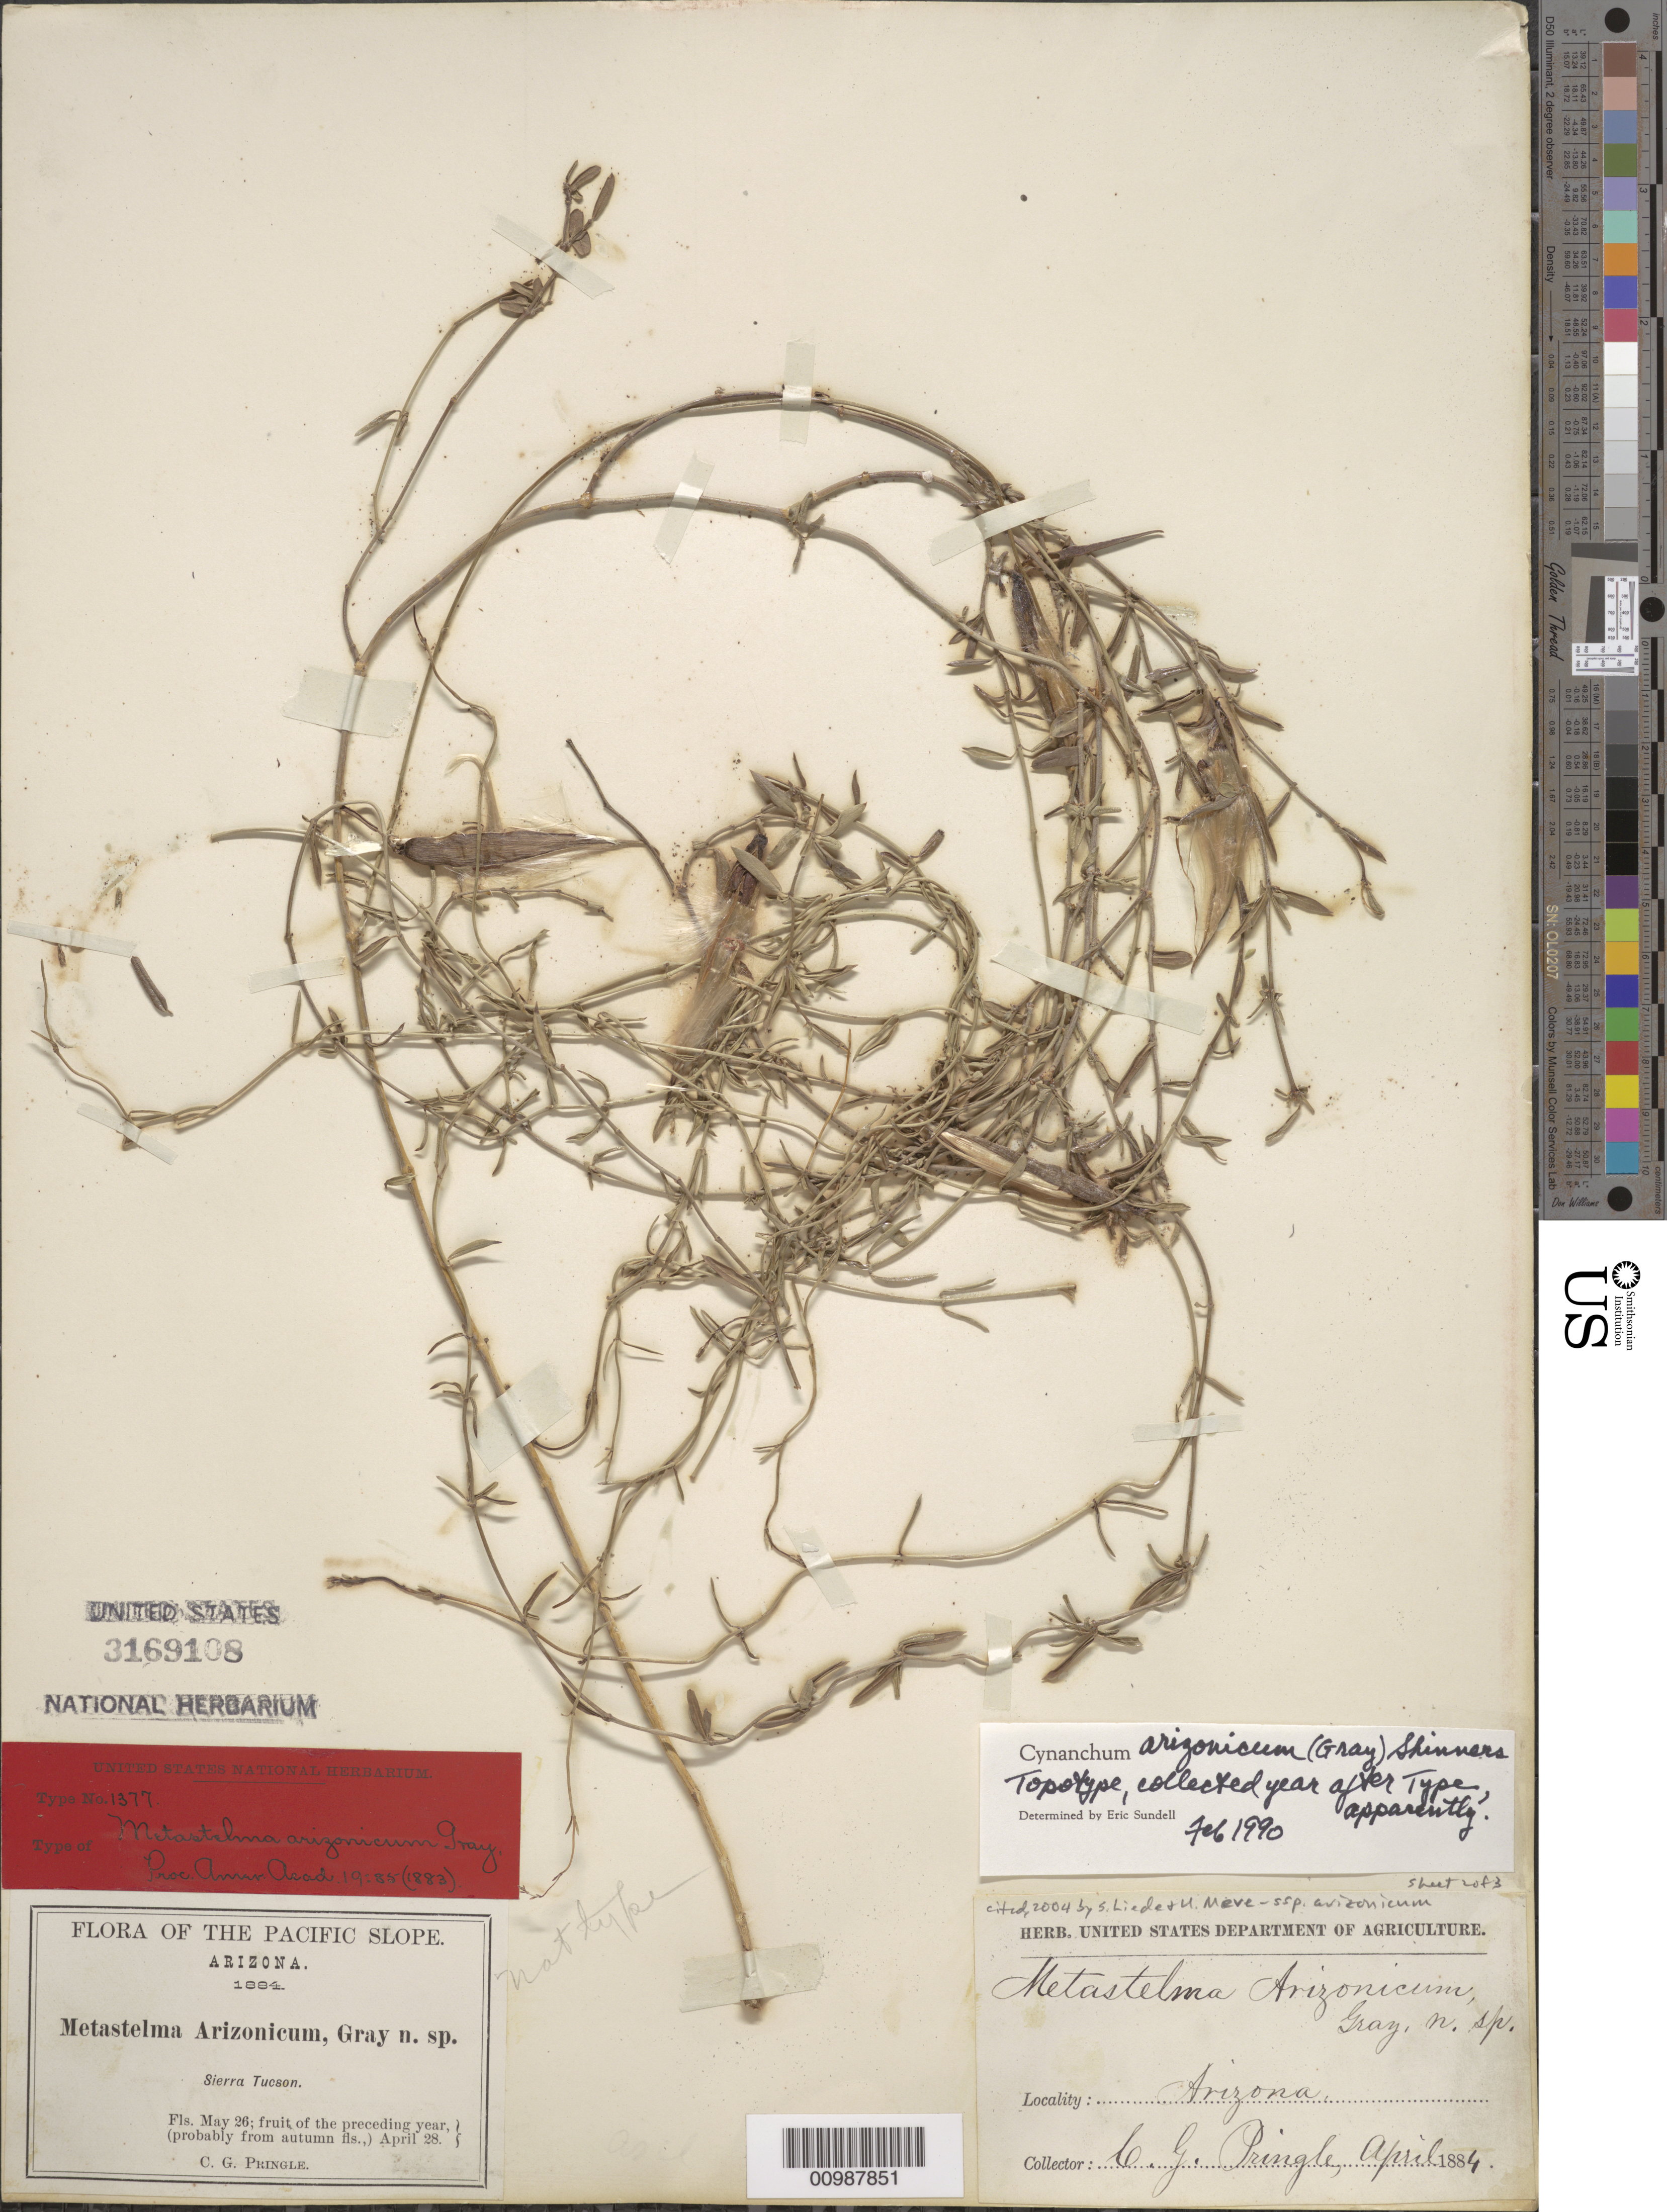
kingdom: Plantae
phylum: Tracheophyta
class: Magnoliopsida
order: Gentianales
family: Apocynaceae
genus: Cynanchum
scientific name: Cynanchum arizonicum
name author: (A. Gray) Shinners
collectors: C. G. Pringle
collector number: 1377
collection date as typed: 1884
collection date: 1884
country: United States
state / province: Arizona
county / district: Pima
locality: Sierra Tucson.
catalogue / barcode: US 3169108